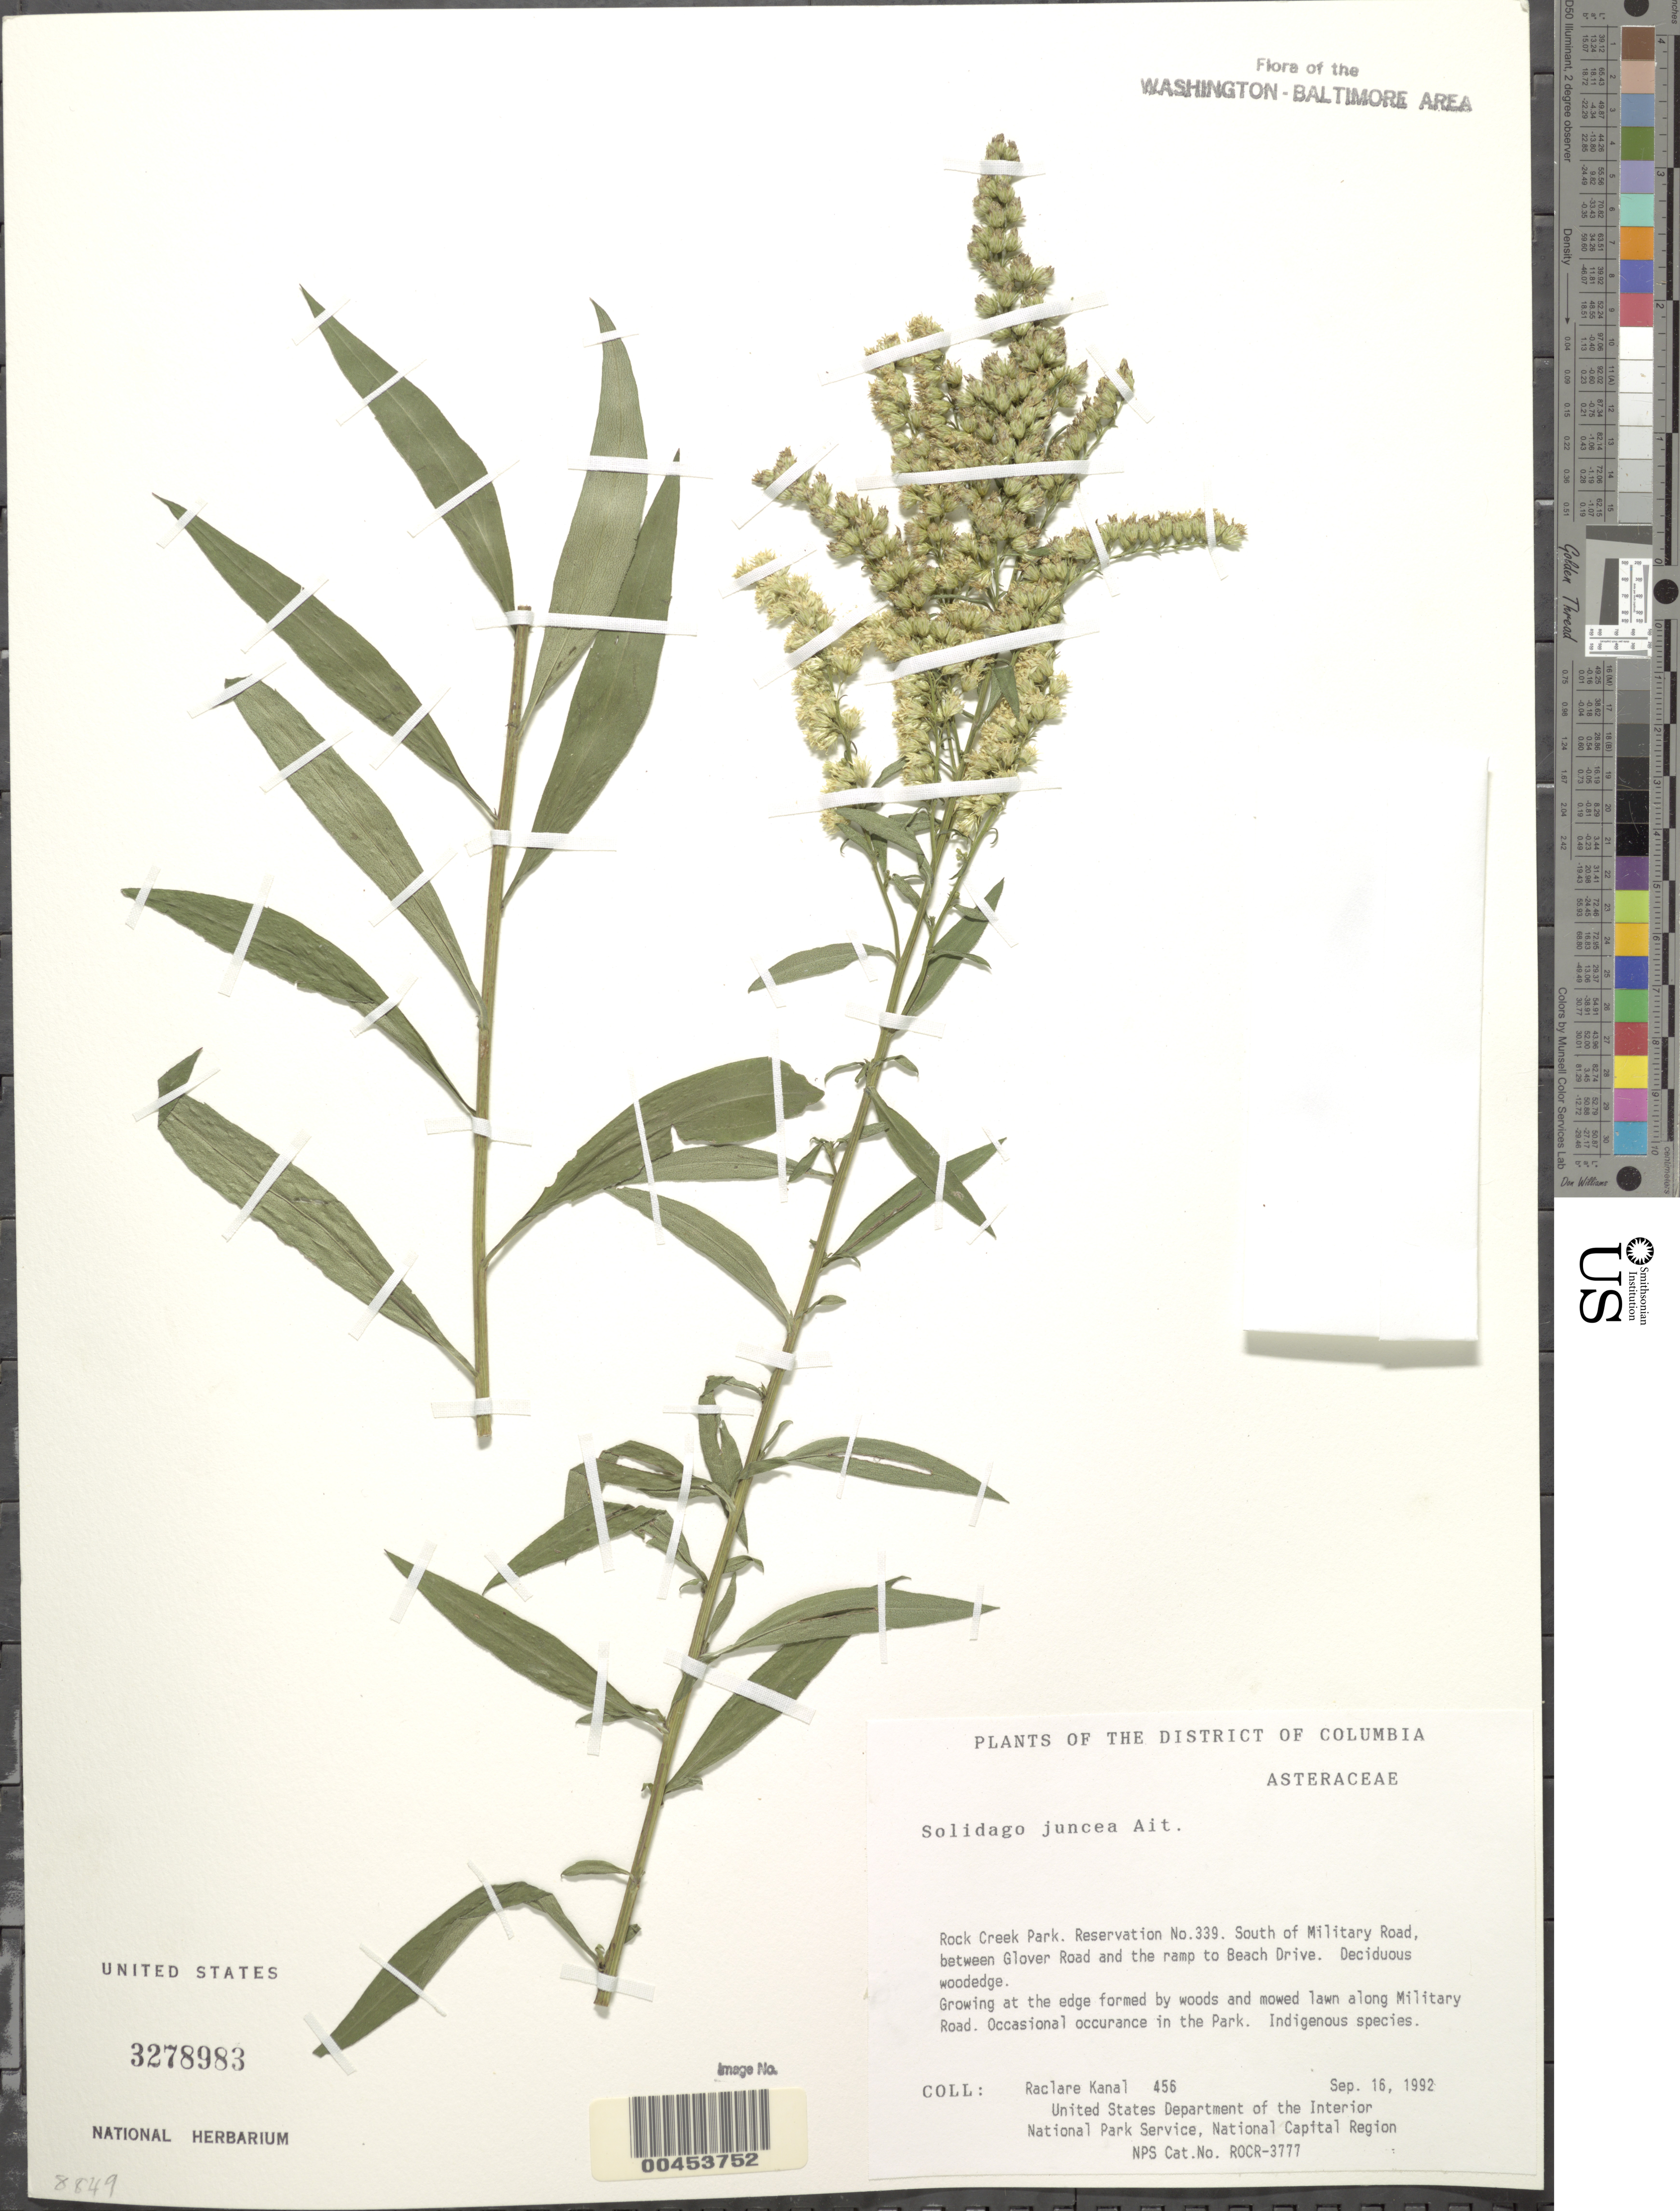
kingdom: Plantae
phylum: Tracheophyta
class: Magnoliopsida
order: Asterales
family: Asteraceae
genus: Solidago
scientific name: Solidago juncea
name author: Aiton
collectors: R. Kanal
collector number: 456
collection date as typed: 16 Sep 1992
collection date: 1992-09-16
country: United States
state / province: District of Columbia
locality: Rock Creek Park, Res 339, S of Military Road, between Glover Road and Beach Dr Rock Creek Park & vicinity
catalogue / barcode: US 3278983